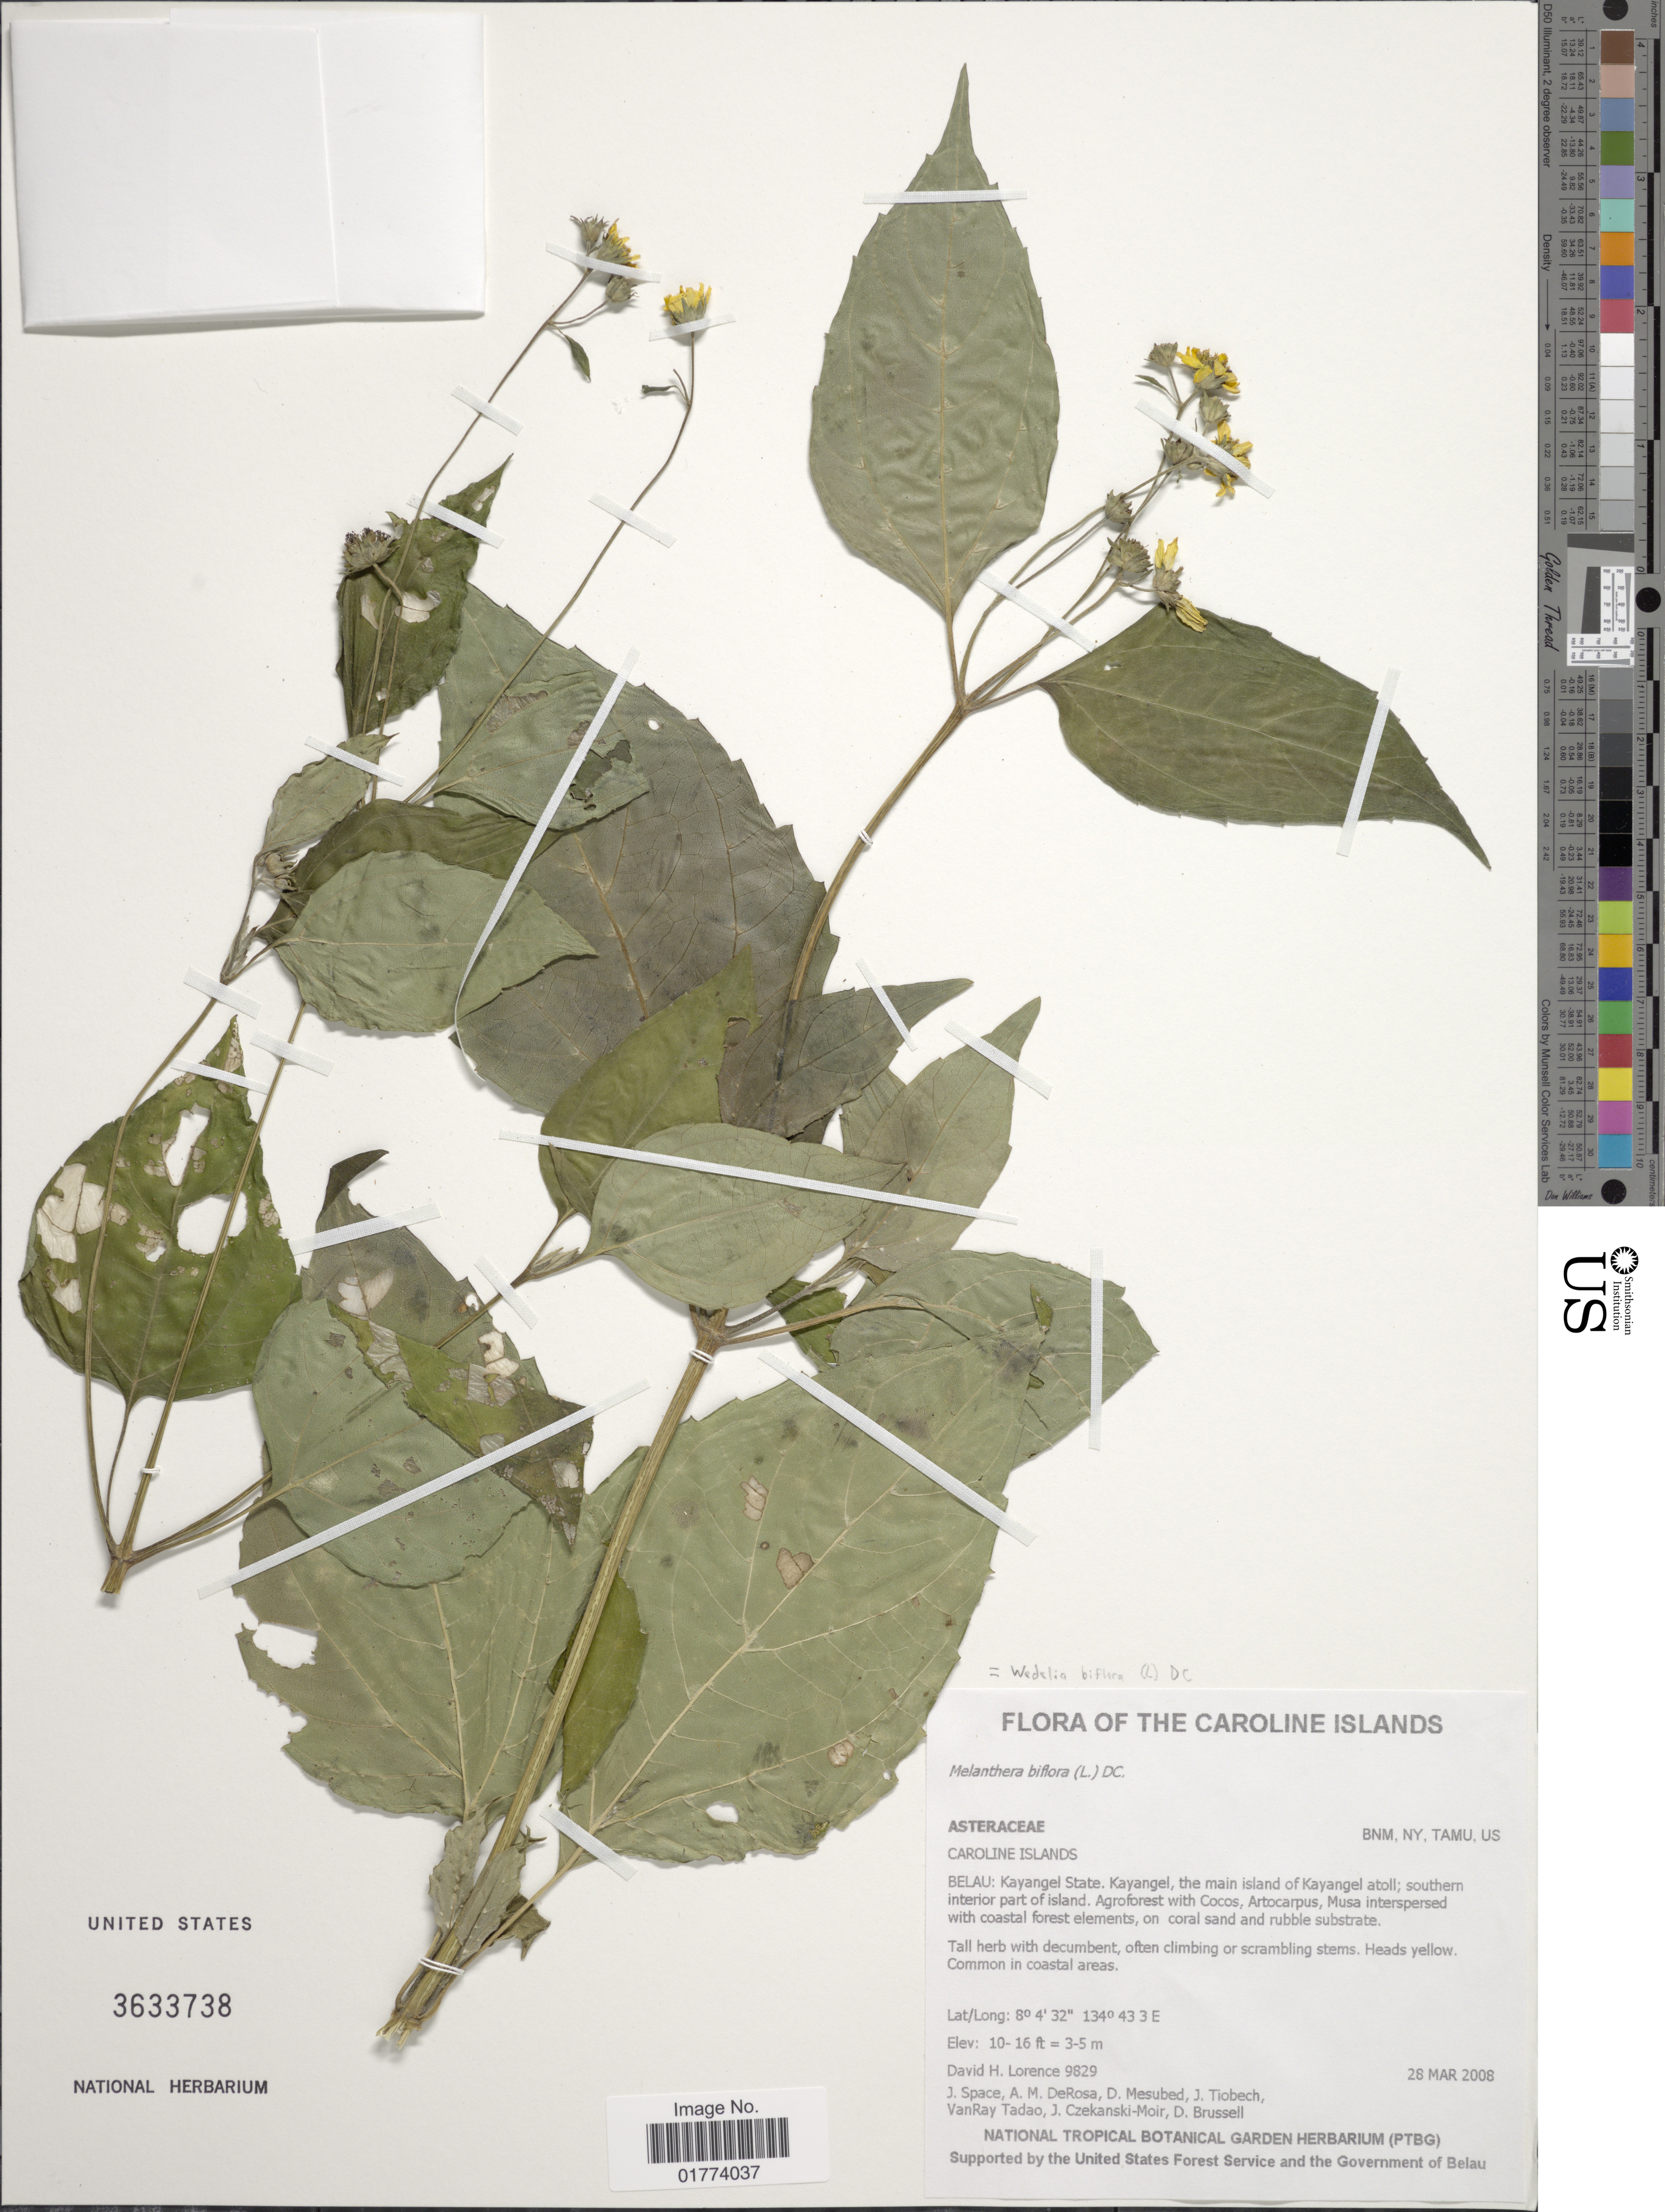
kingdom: Plantae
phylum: Tracheophyta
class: Magnoliopsida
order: Asterales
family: Asteraceae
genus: Wollastonia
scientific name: Wollastonia biflora var. biflora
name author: (L.) DC.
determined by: Wagner, W. L., (BOT), Smithsonian Institution - National Museum of Natural History (UNITED STATES)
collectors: D. Lorence, J. Space, A. DeRosa, D. Mesubed & et al.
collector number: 9829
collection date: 2008-03-28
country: Palau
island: Ngcheangel [Kayangel] Atoll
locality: Kayangel State, Kayangel, the main island of Kayangel atoll; southern interior part of island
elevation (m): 3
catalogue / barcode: US 3633738